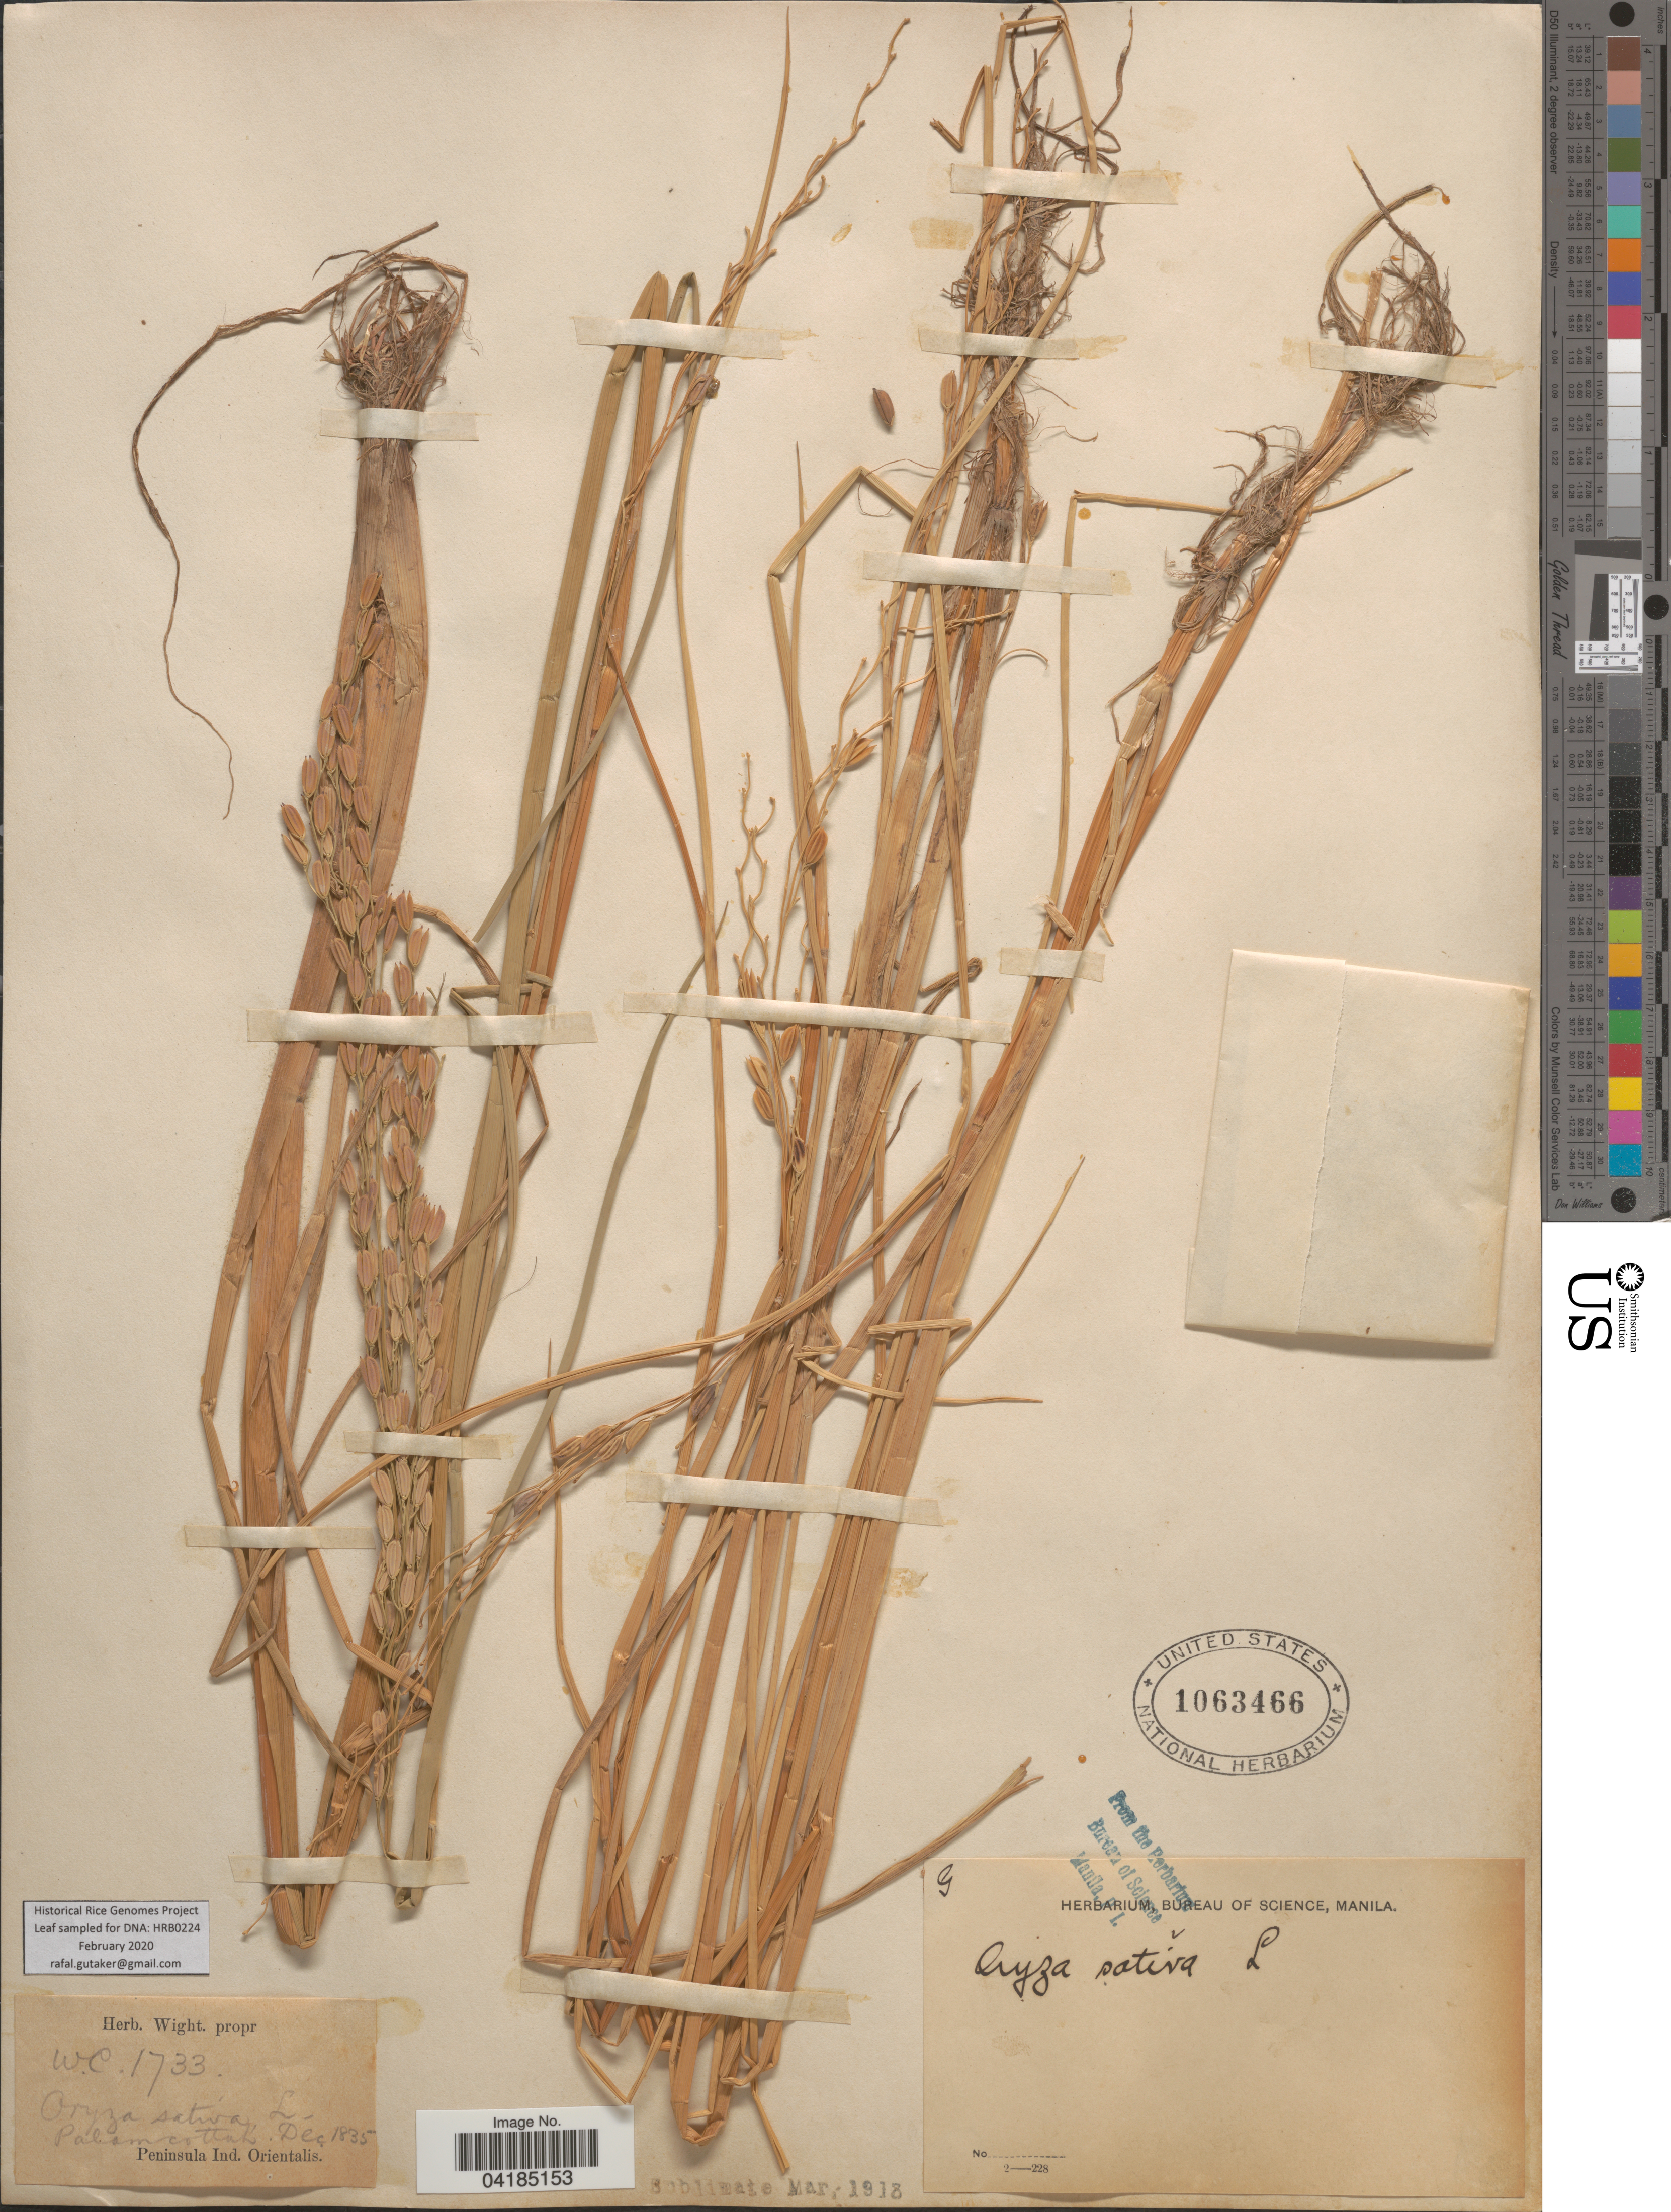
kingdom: Plantae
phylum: Tracheophyta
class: Liliopsida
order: Poales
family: Poaceae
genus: Oryza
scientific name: Oryza sativa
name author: L.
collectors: ex Herb. Wight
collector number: W.C.1733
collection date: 1835-12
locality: Pabamcottah [interpreted]. Peninsula Ind. Orientalis.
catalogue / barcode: US 1063466